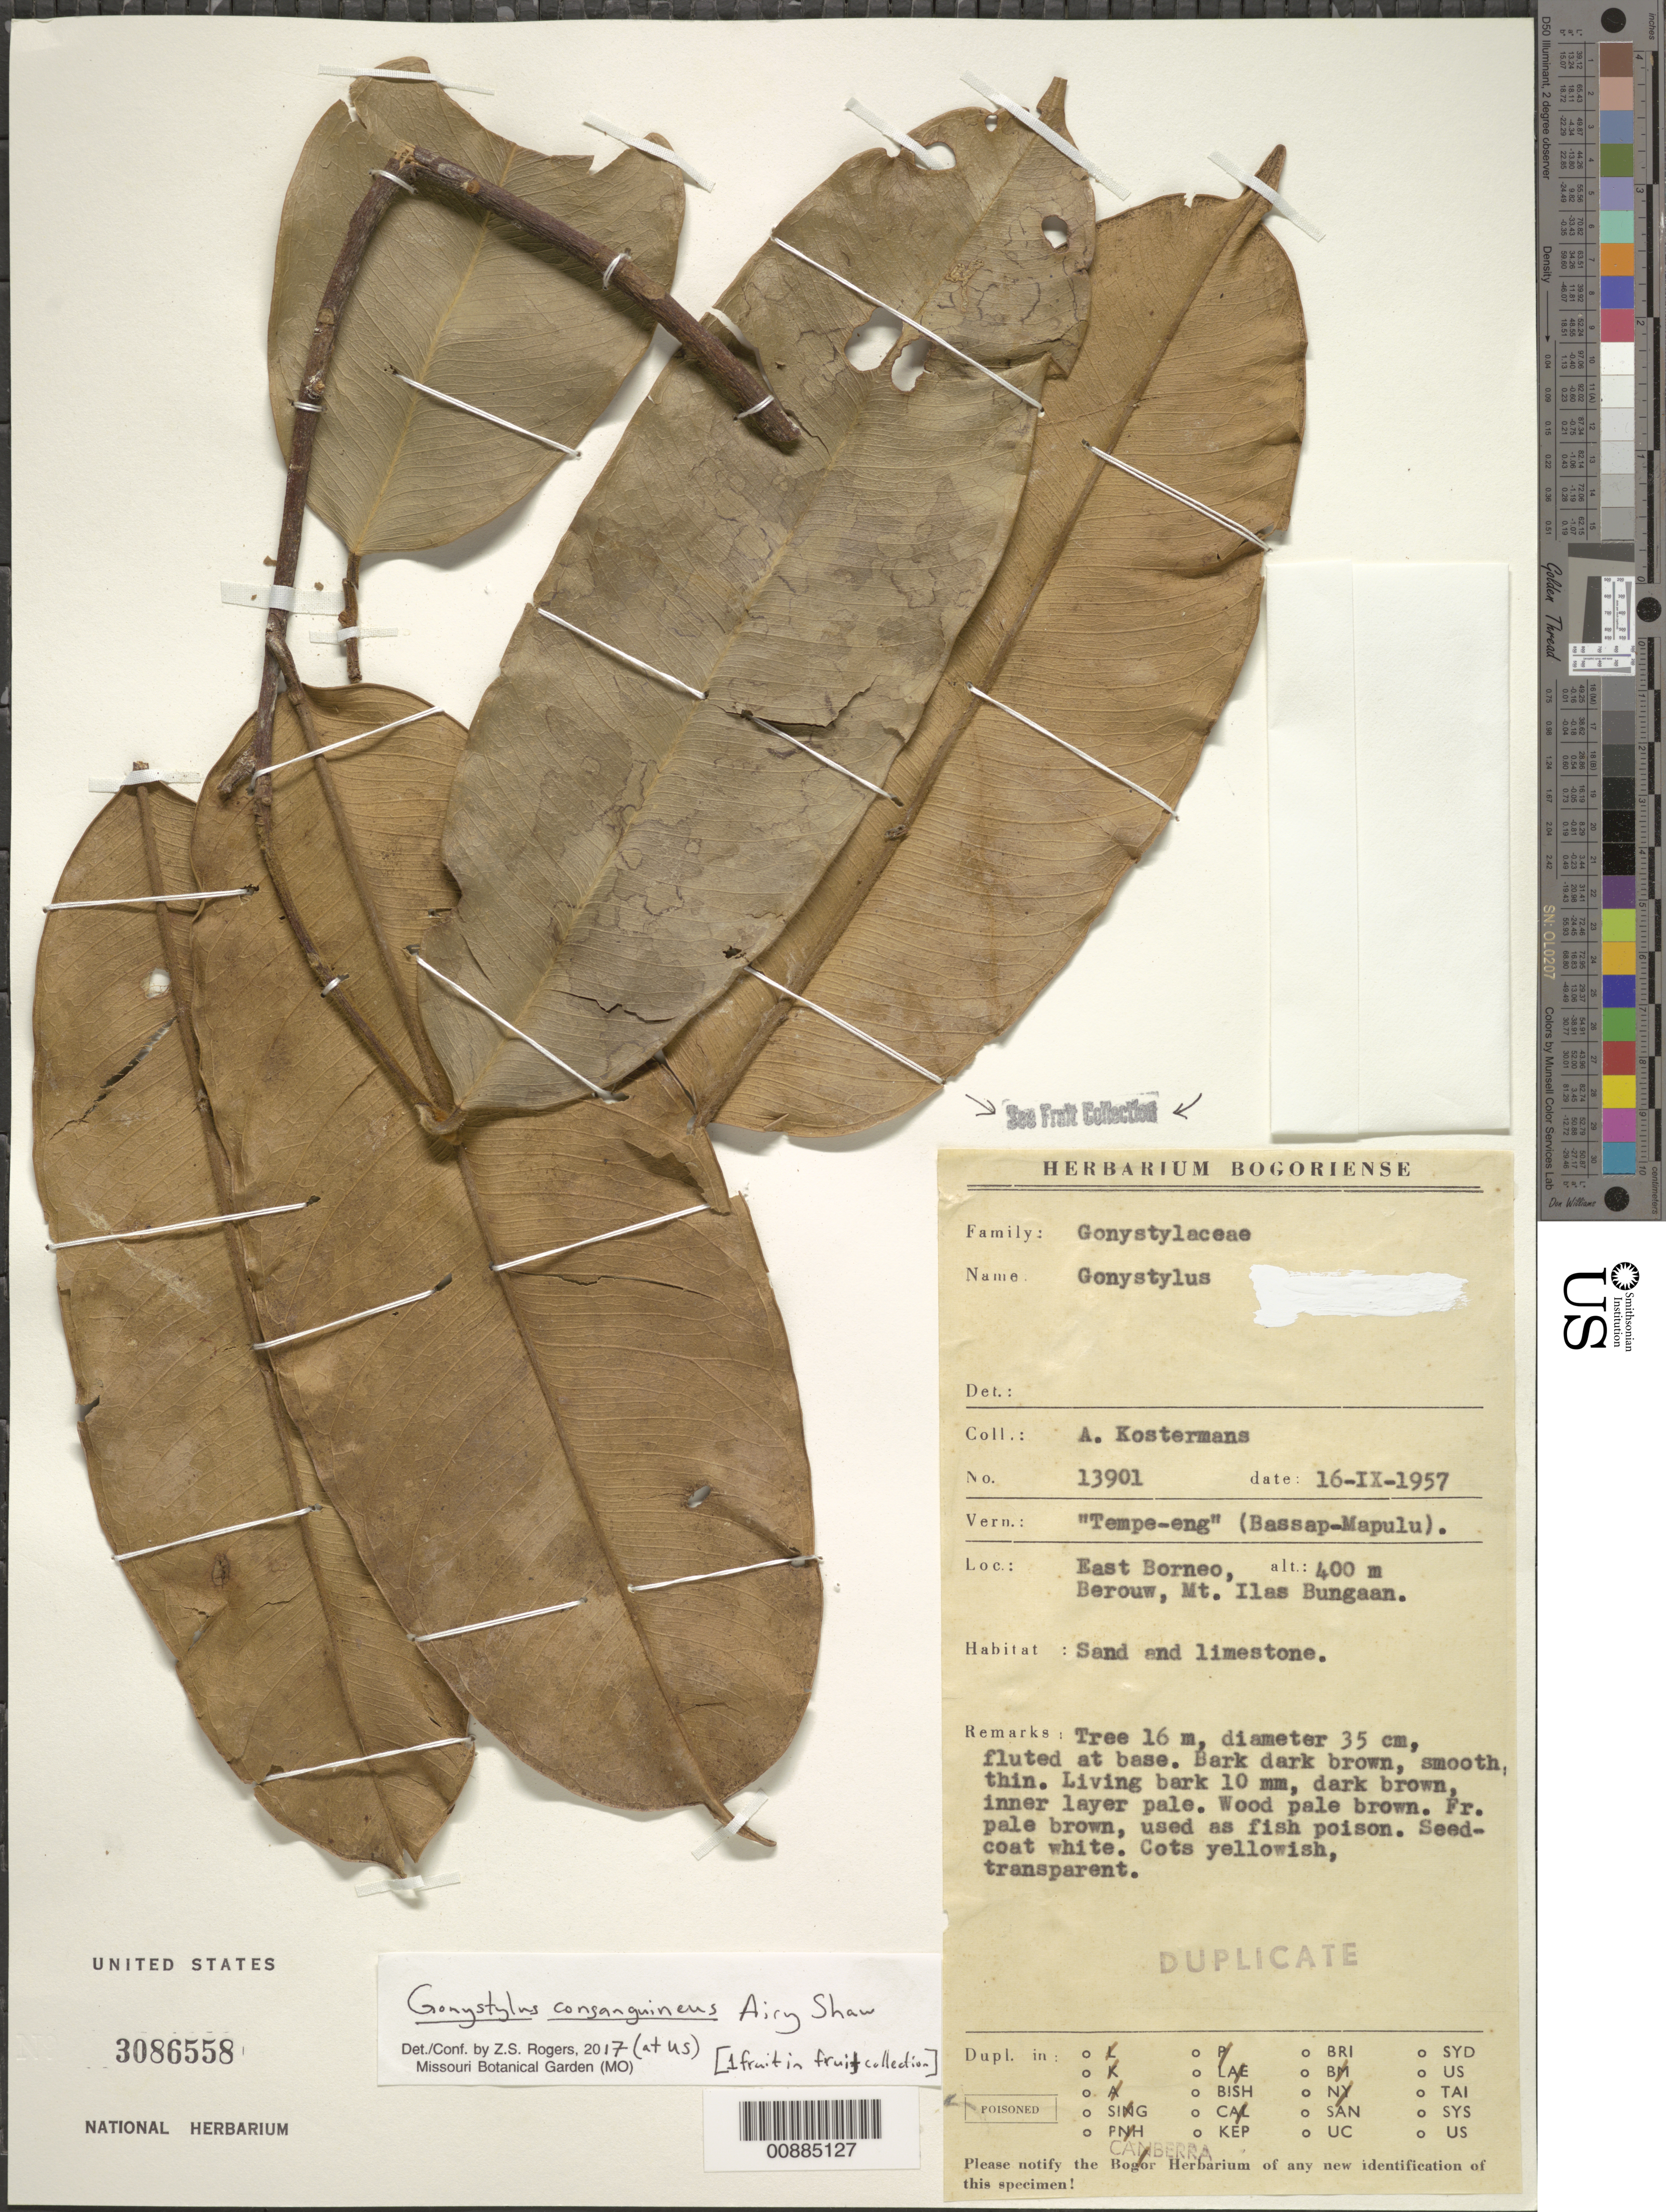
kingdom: Plantae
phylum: Tracheophyta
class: Magnoliopsida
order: Malvales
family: Thymelaeaceae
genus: Gonystylus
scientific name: Gonystylus sp.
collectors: A. J. G. Kostermans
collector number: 13901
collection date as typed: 16 Sep 1957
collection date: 1957-09-16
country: Malaysia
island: Borneo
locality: Mt. Illas Bungaan, Berouw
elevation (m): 400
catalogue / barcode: US 3086558